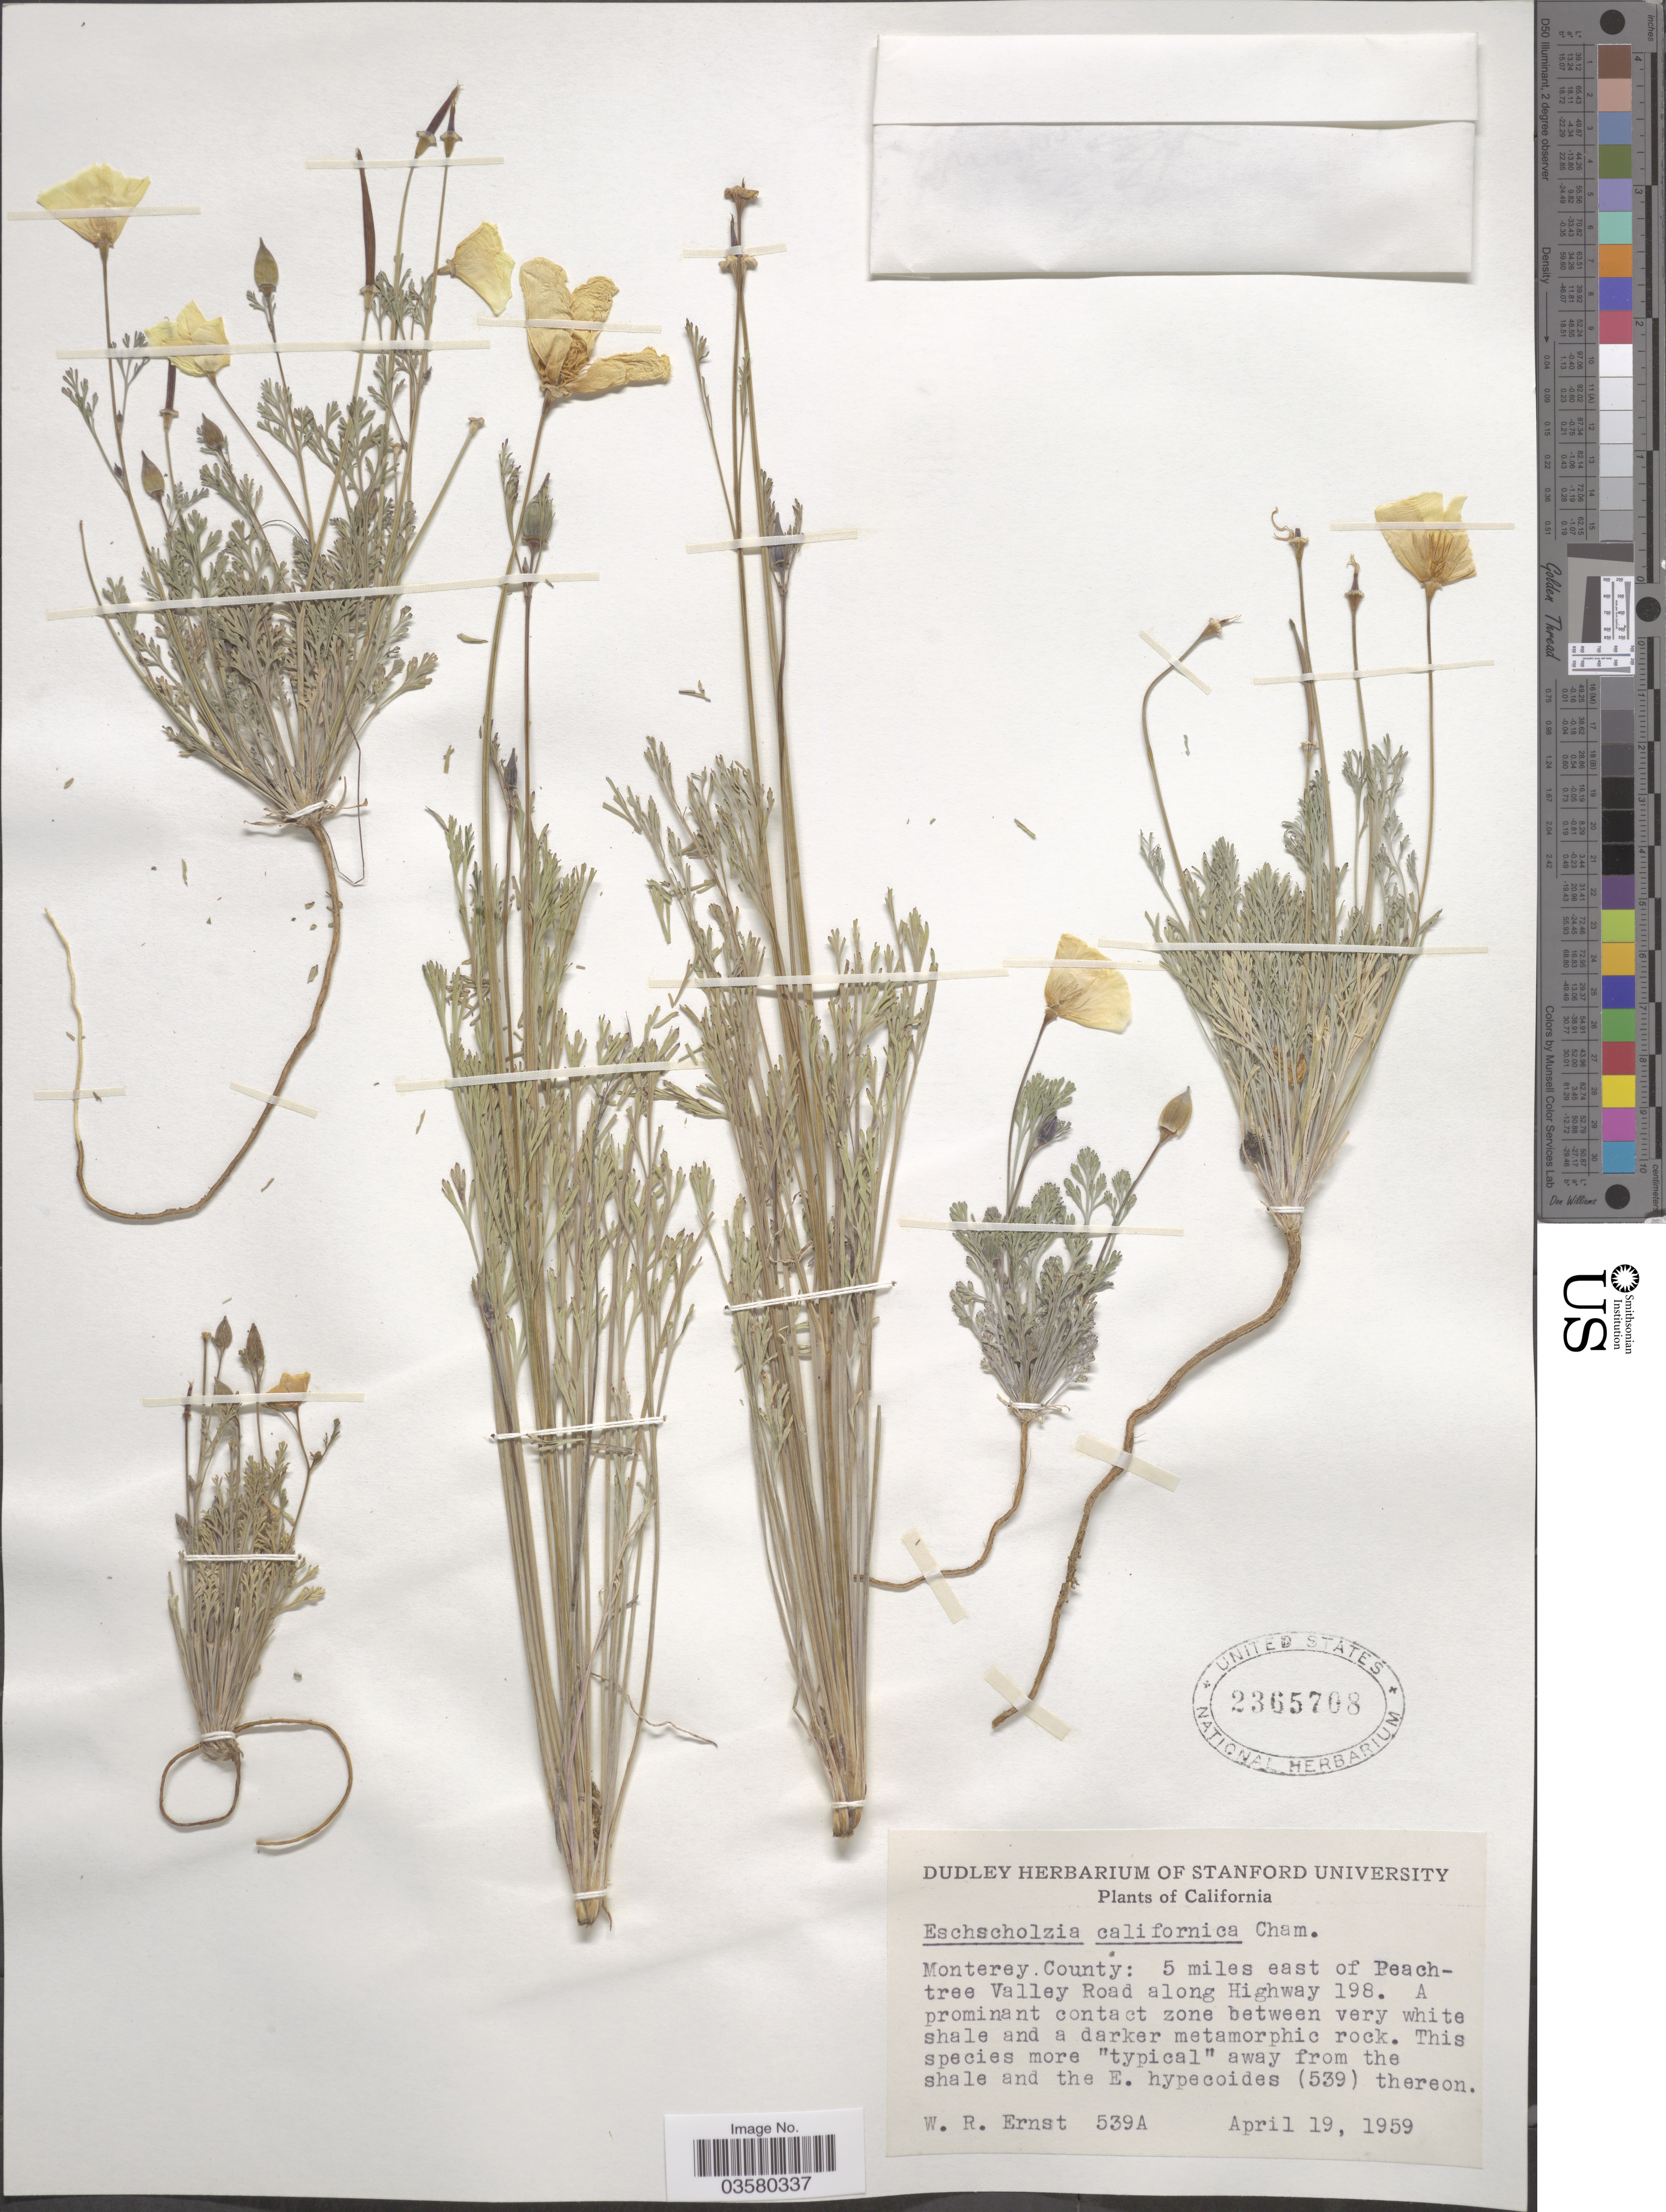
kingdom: Plantae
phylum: Tracheophyta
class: Magnoliopsida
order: Ranunculales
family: Papaveraceae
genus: Eschscholzia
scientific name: Eschscholzia californica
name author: Cham.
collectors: W. R. Ernst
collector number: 539A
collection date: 1959-04-19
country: United States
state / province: California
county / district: Monterey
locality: Monterey County: 5 miles east of Peach-tree Valley Road along Highway 198.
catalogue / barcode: US 2365708